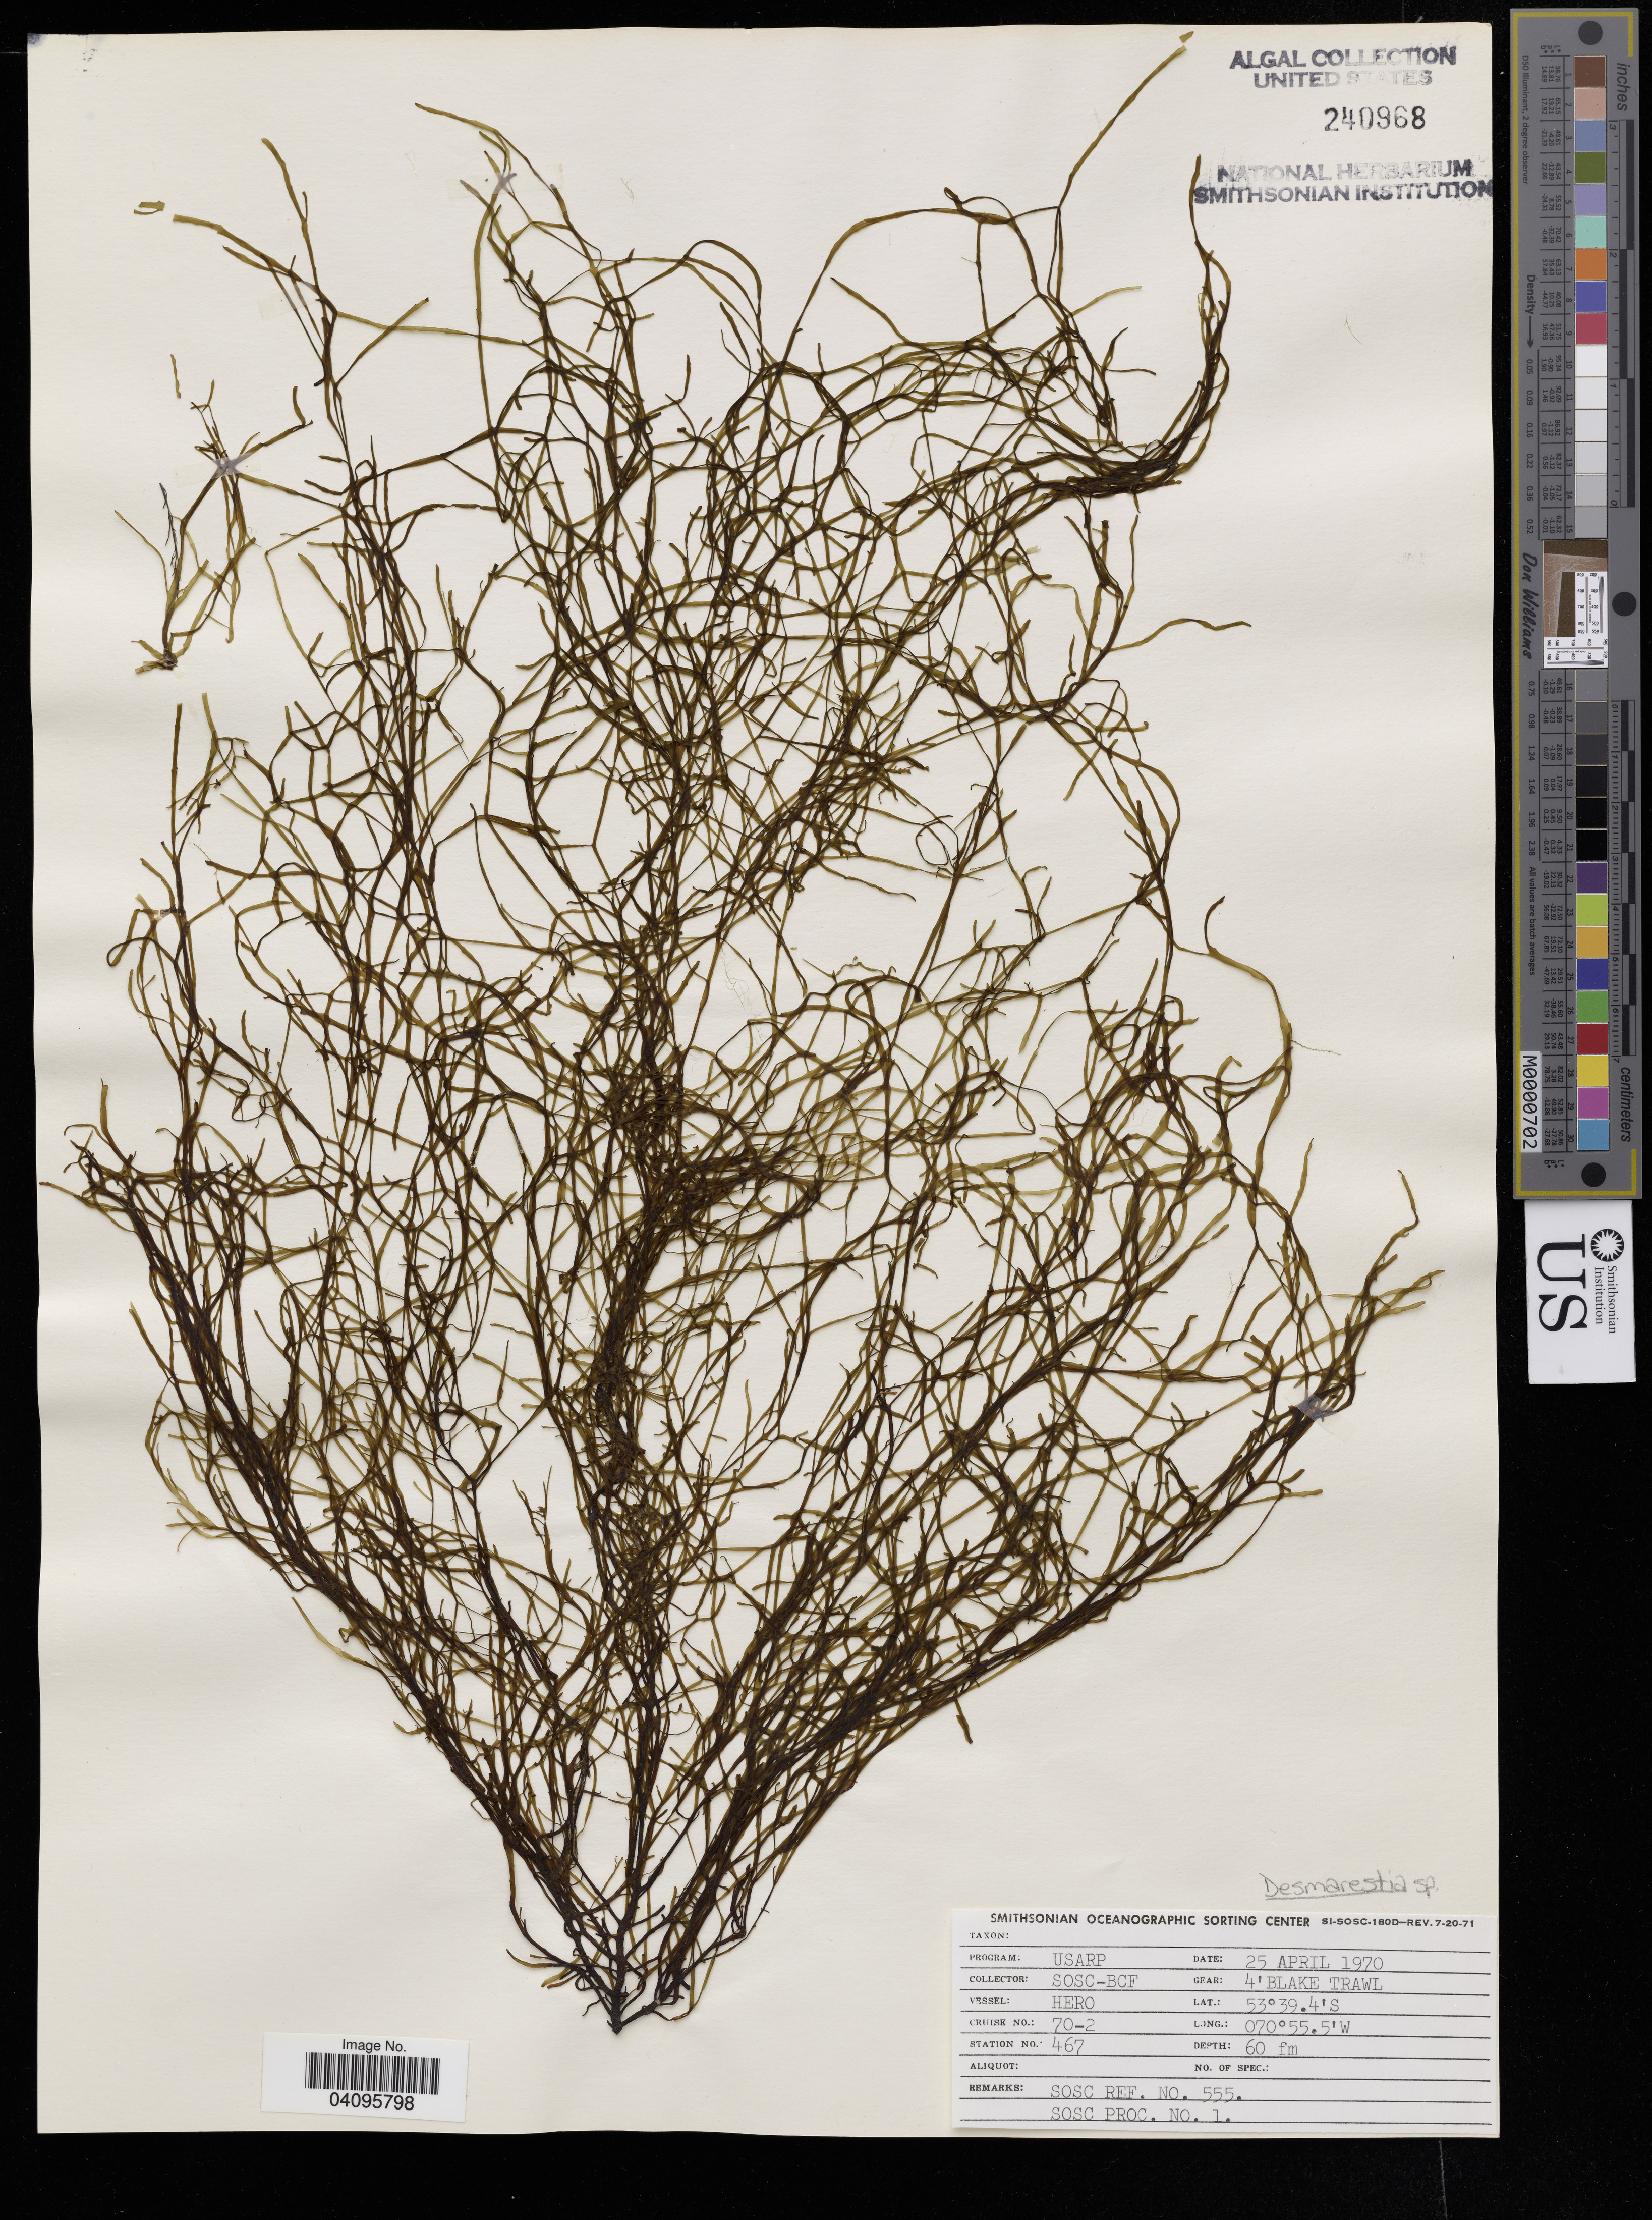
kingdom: Chromista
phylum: Ochrophyta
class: Phaeophyceae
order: Desmarestiales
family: Desmarestiaceae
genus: Desmarestia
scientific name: Desmarestia sp.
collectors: SOSC-BCF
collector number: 555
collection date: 1970-04-24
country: Argentina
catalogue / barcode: US 240968